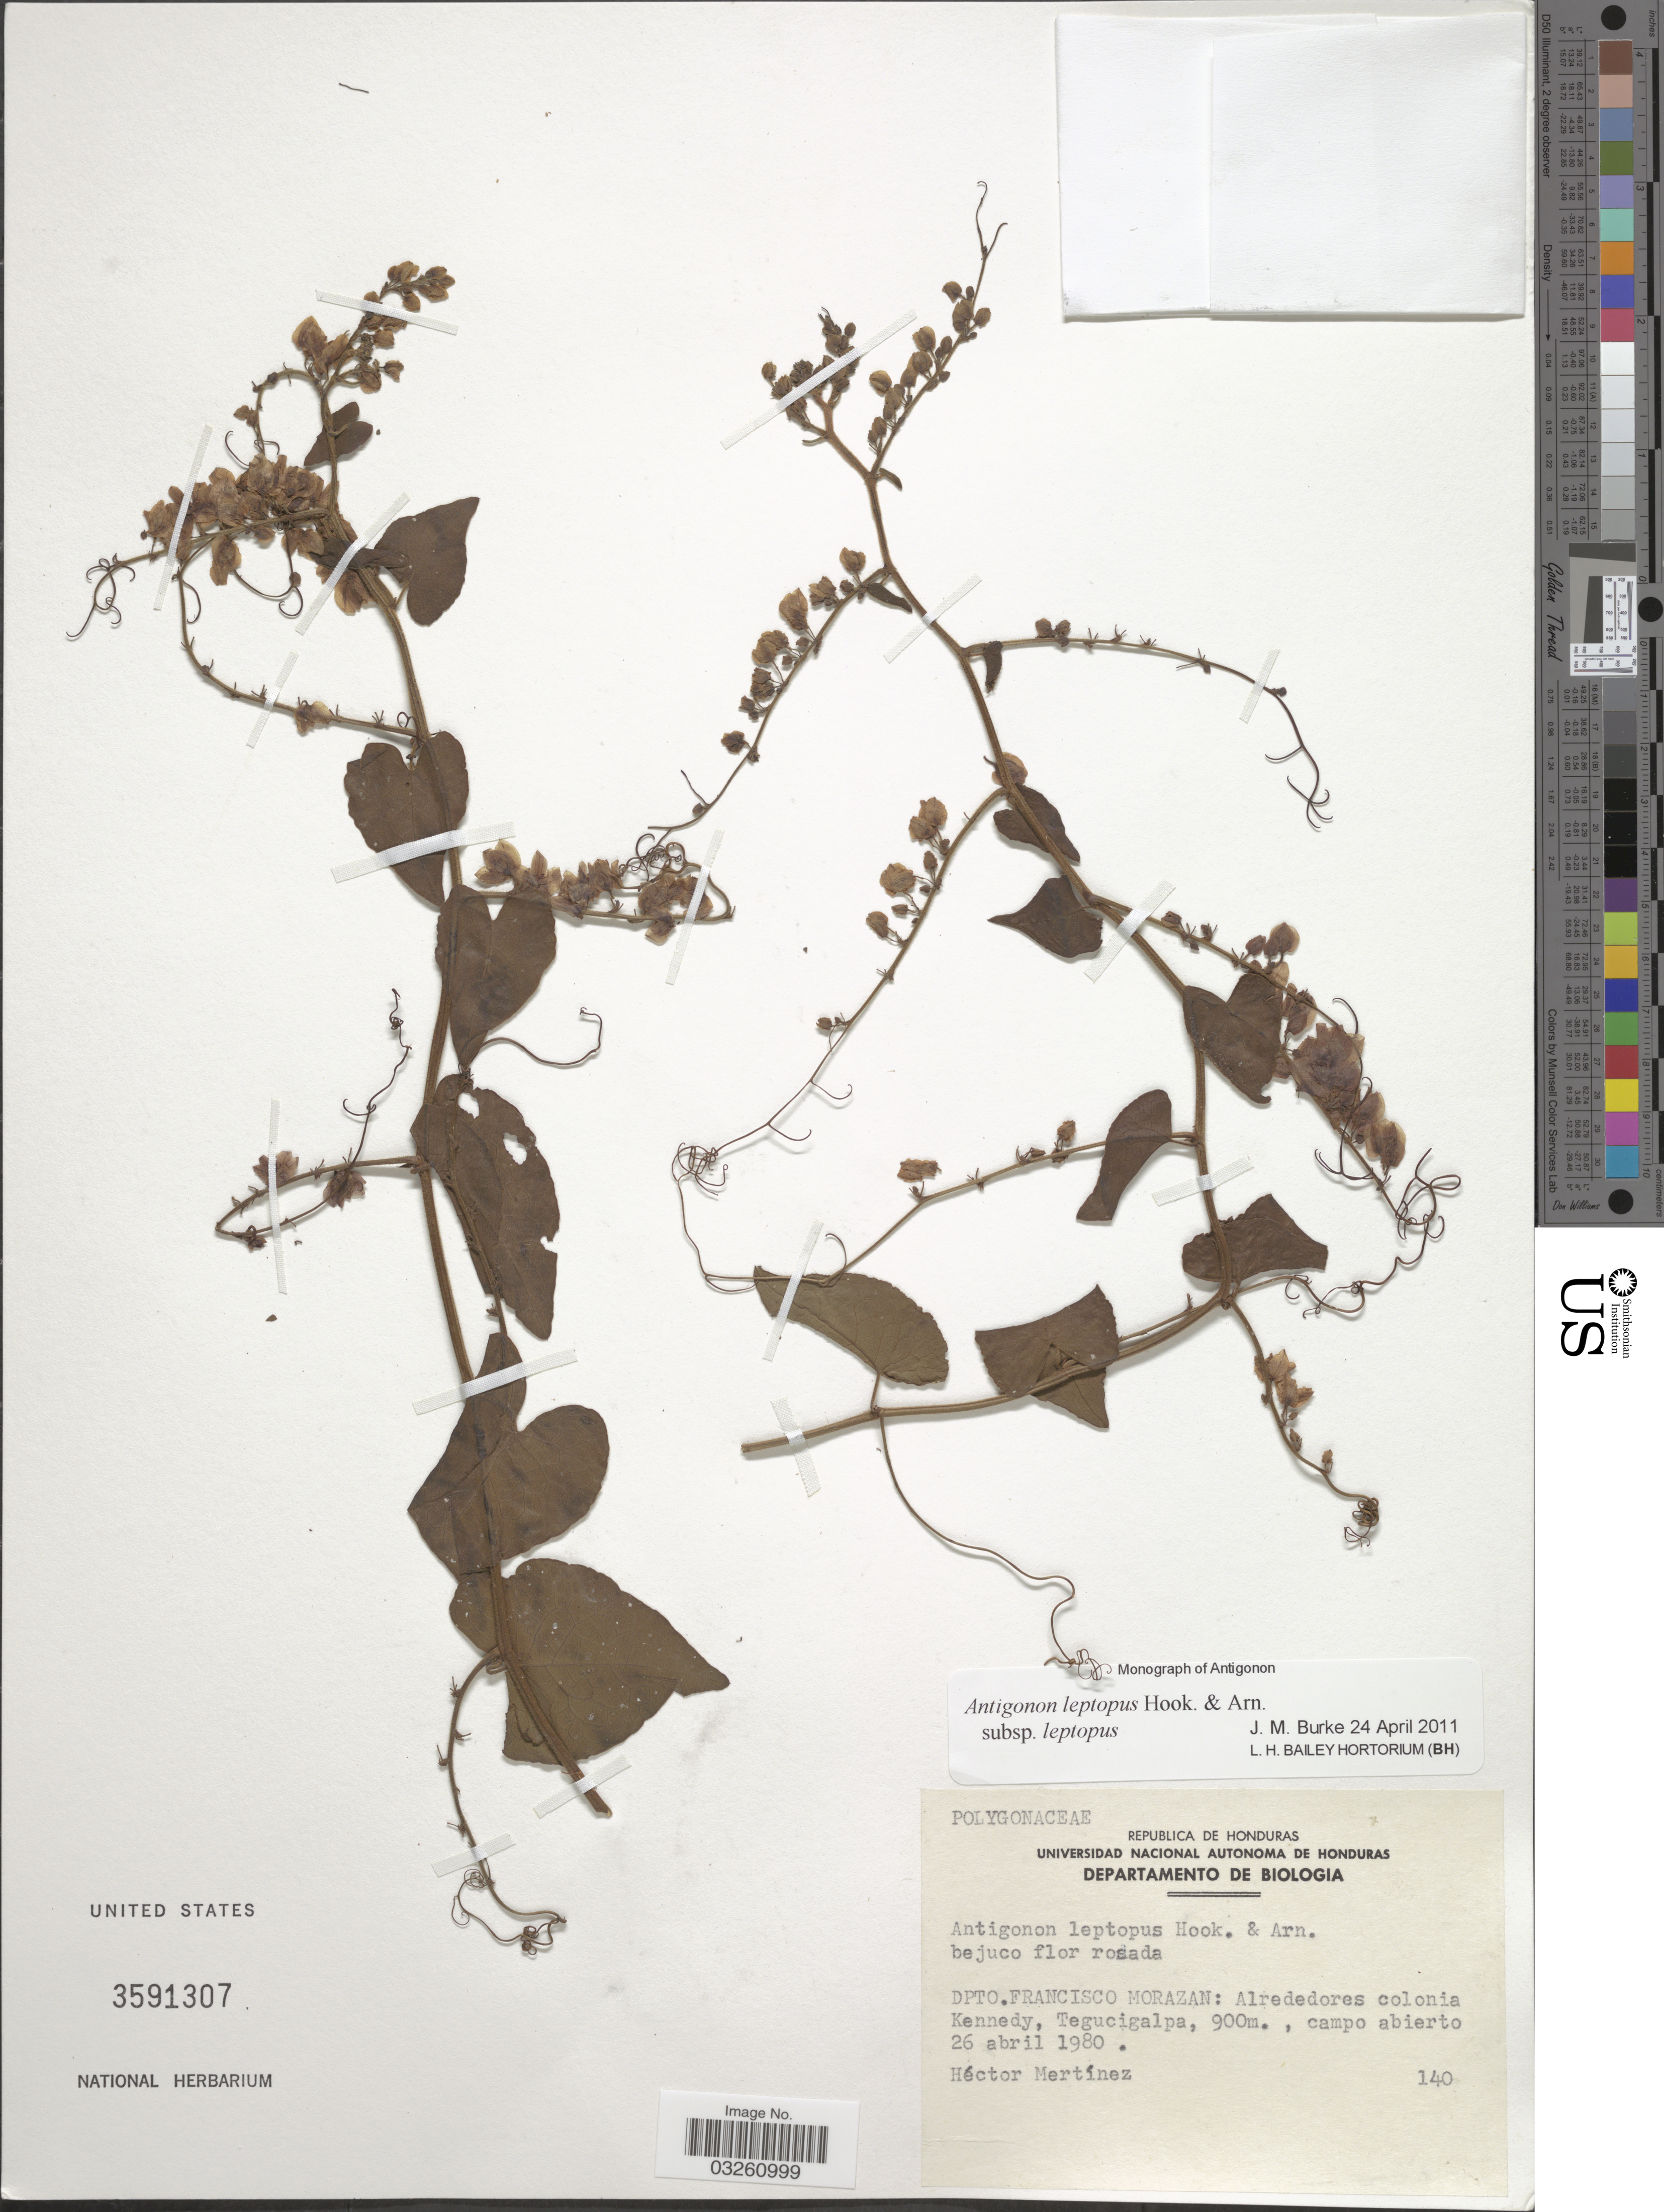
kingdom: Plantae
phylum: Tracheophyta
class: Magnoliopsida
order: Caryophyllales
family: Polygonaceae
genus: Antigonon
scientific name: Antigonon leptopus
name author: Hook. & Arn.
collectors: H. Martinez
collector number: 140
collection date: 1980-04-26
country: Honduras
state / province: Fco. Morazán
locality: Dpto. Francisco Morazan: Alrededores colonia Kennedy, Tegucigalpa.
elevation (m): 900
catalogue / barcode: US 3591307